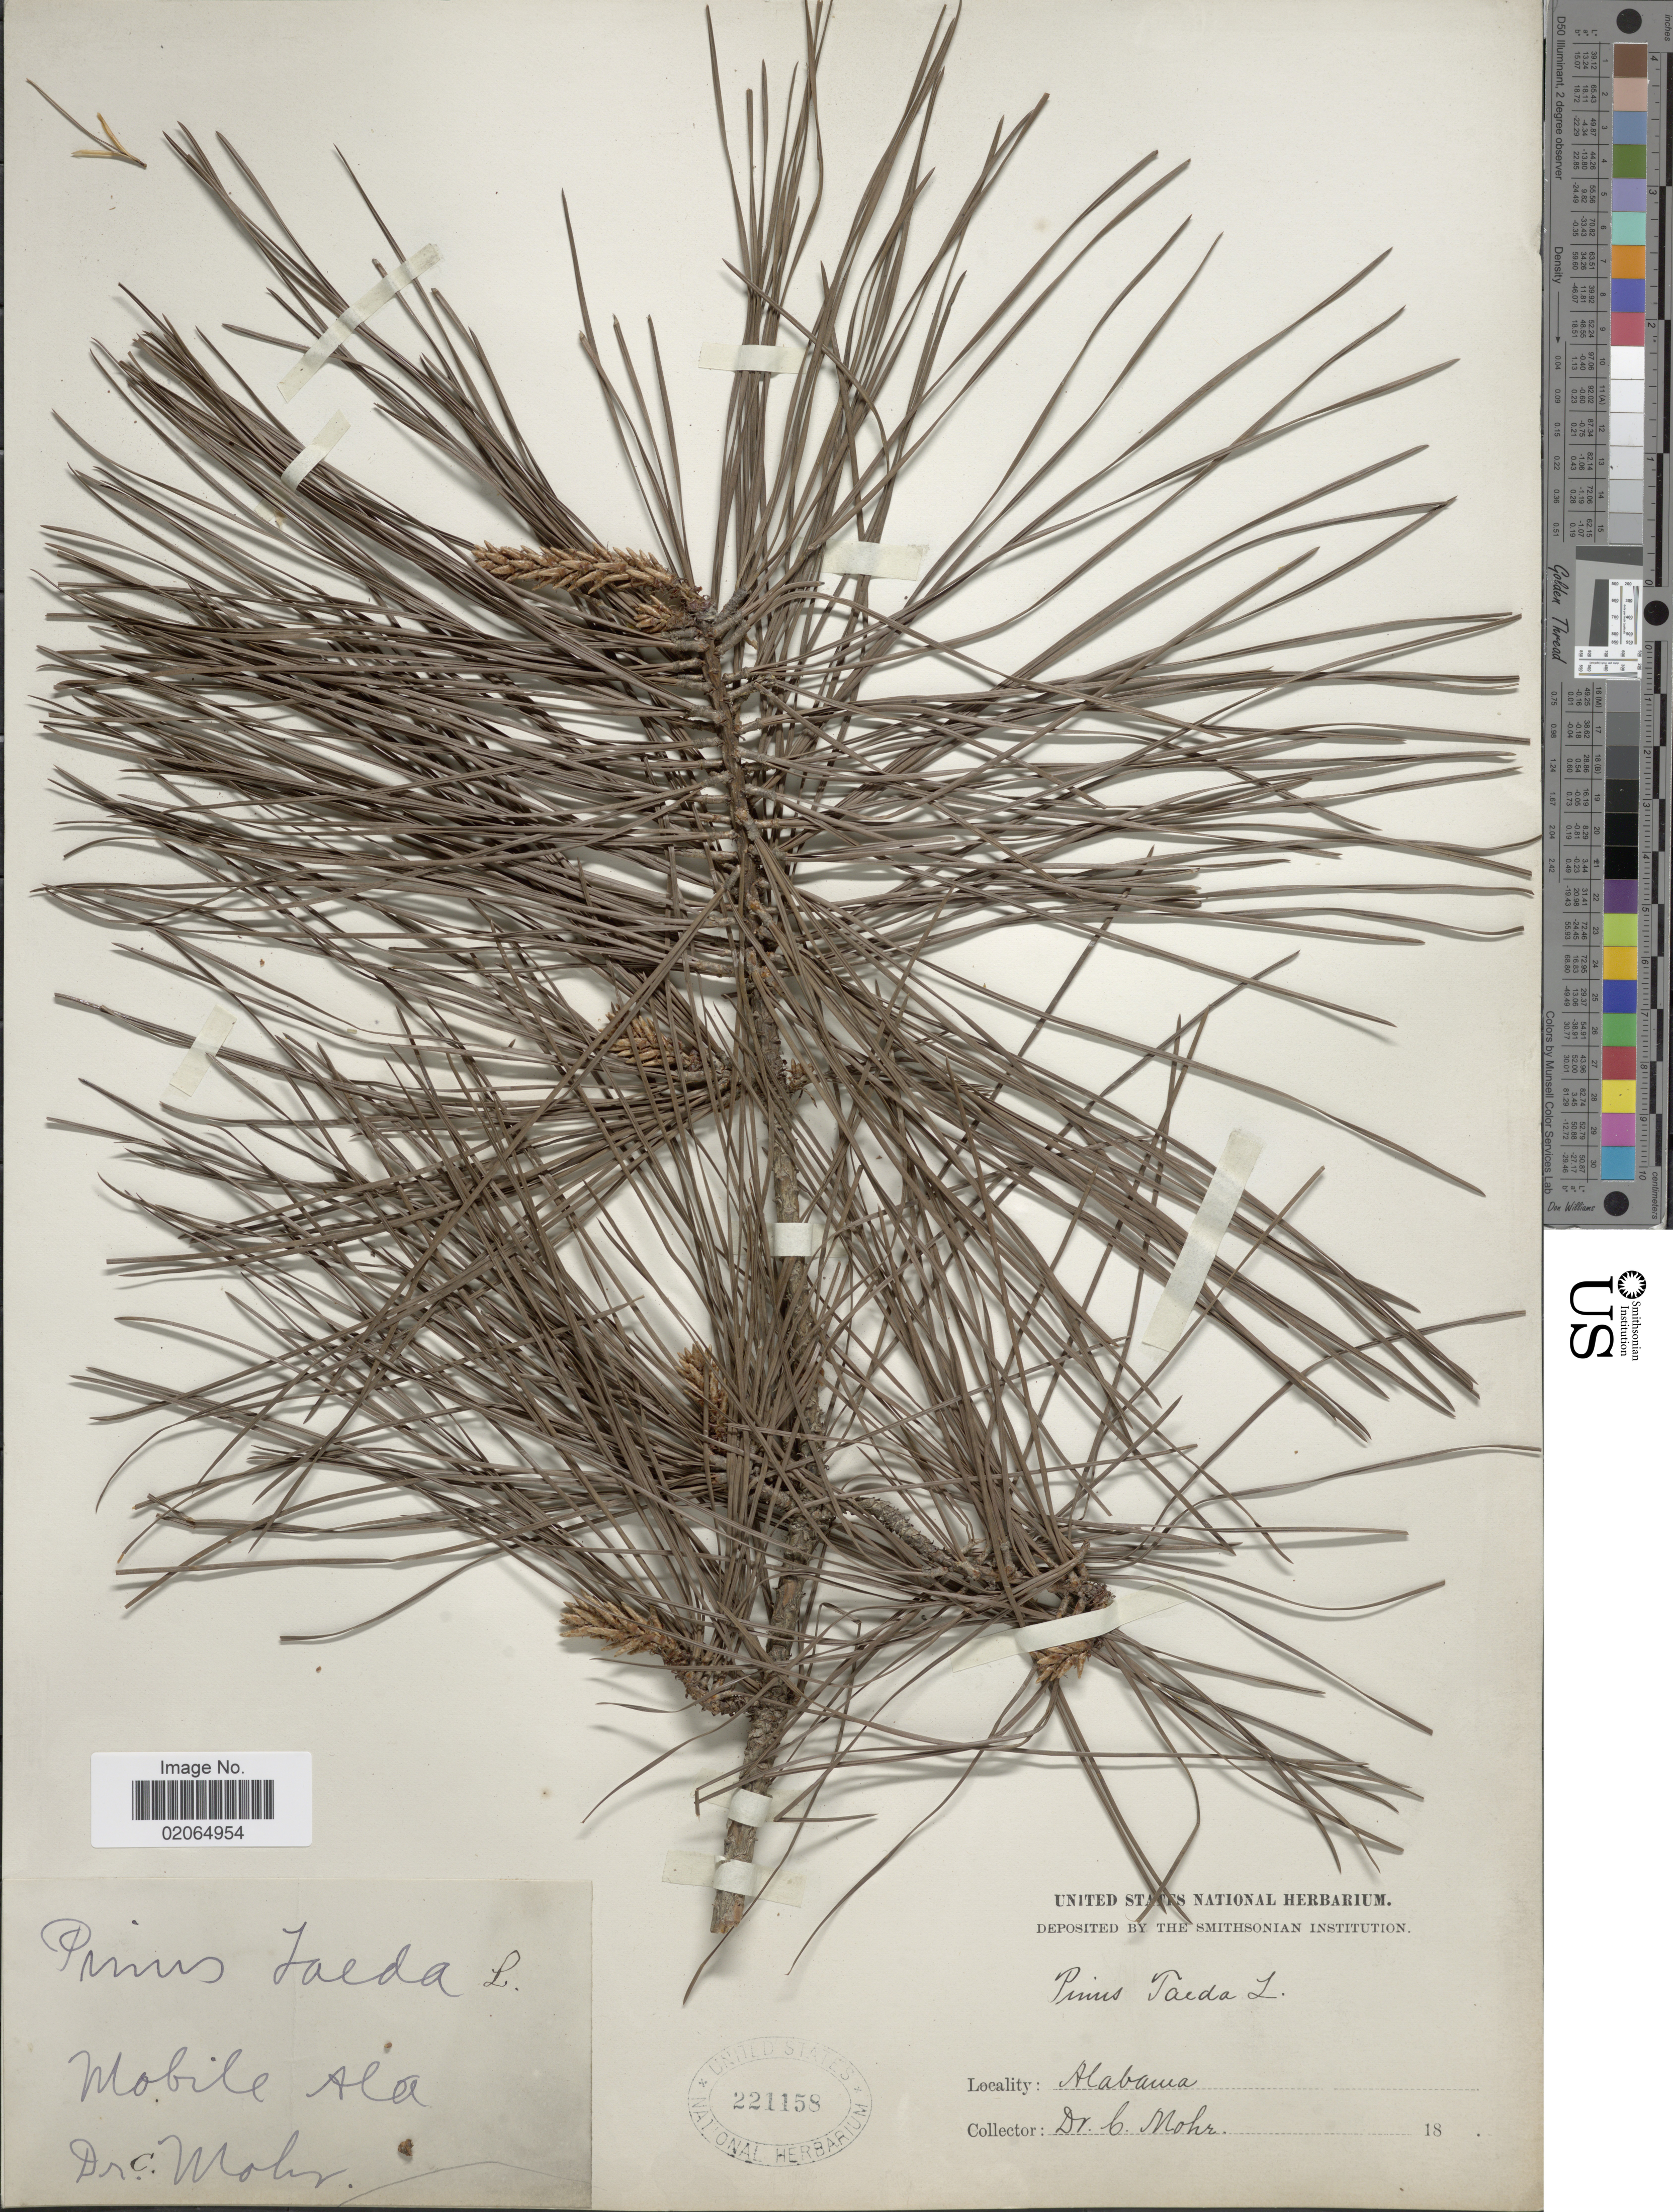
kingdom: Plantae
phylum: Tracheophyta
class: Pinopsida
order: Pinales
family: Pinaceae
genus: Pinus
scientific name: Pinus taeda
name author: L.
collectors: C. T. Mohr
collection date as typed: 18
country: United States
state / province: Alabama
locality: Mobile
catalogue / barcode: US 221158